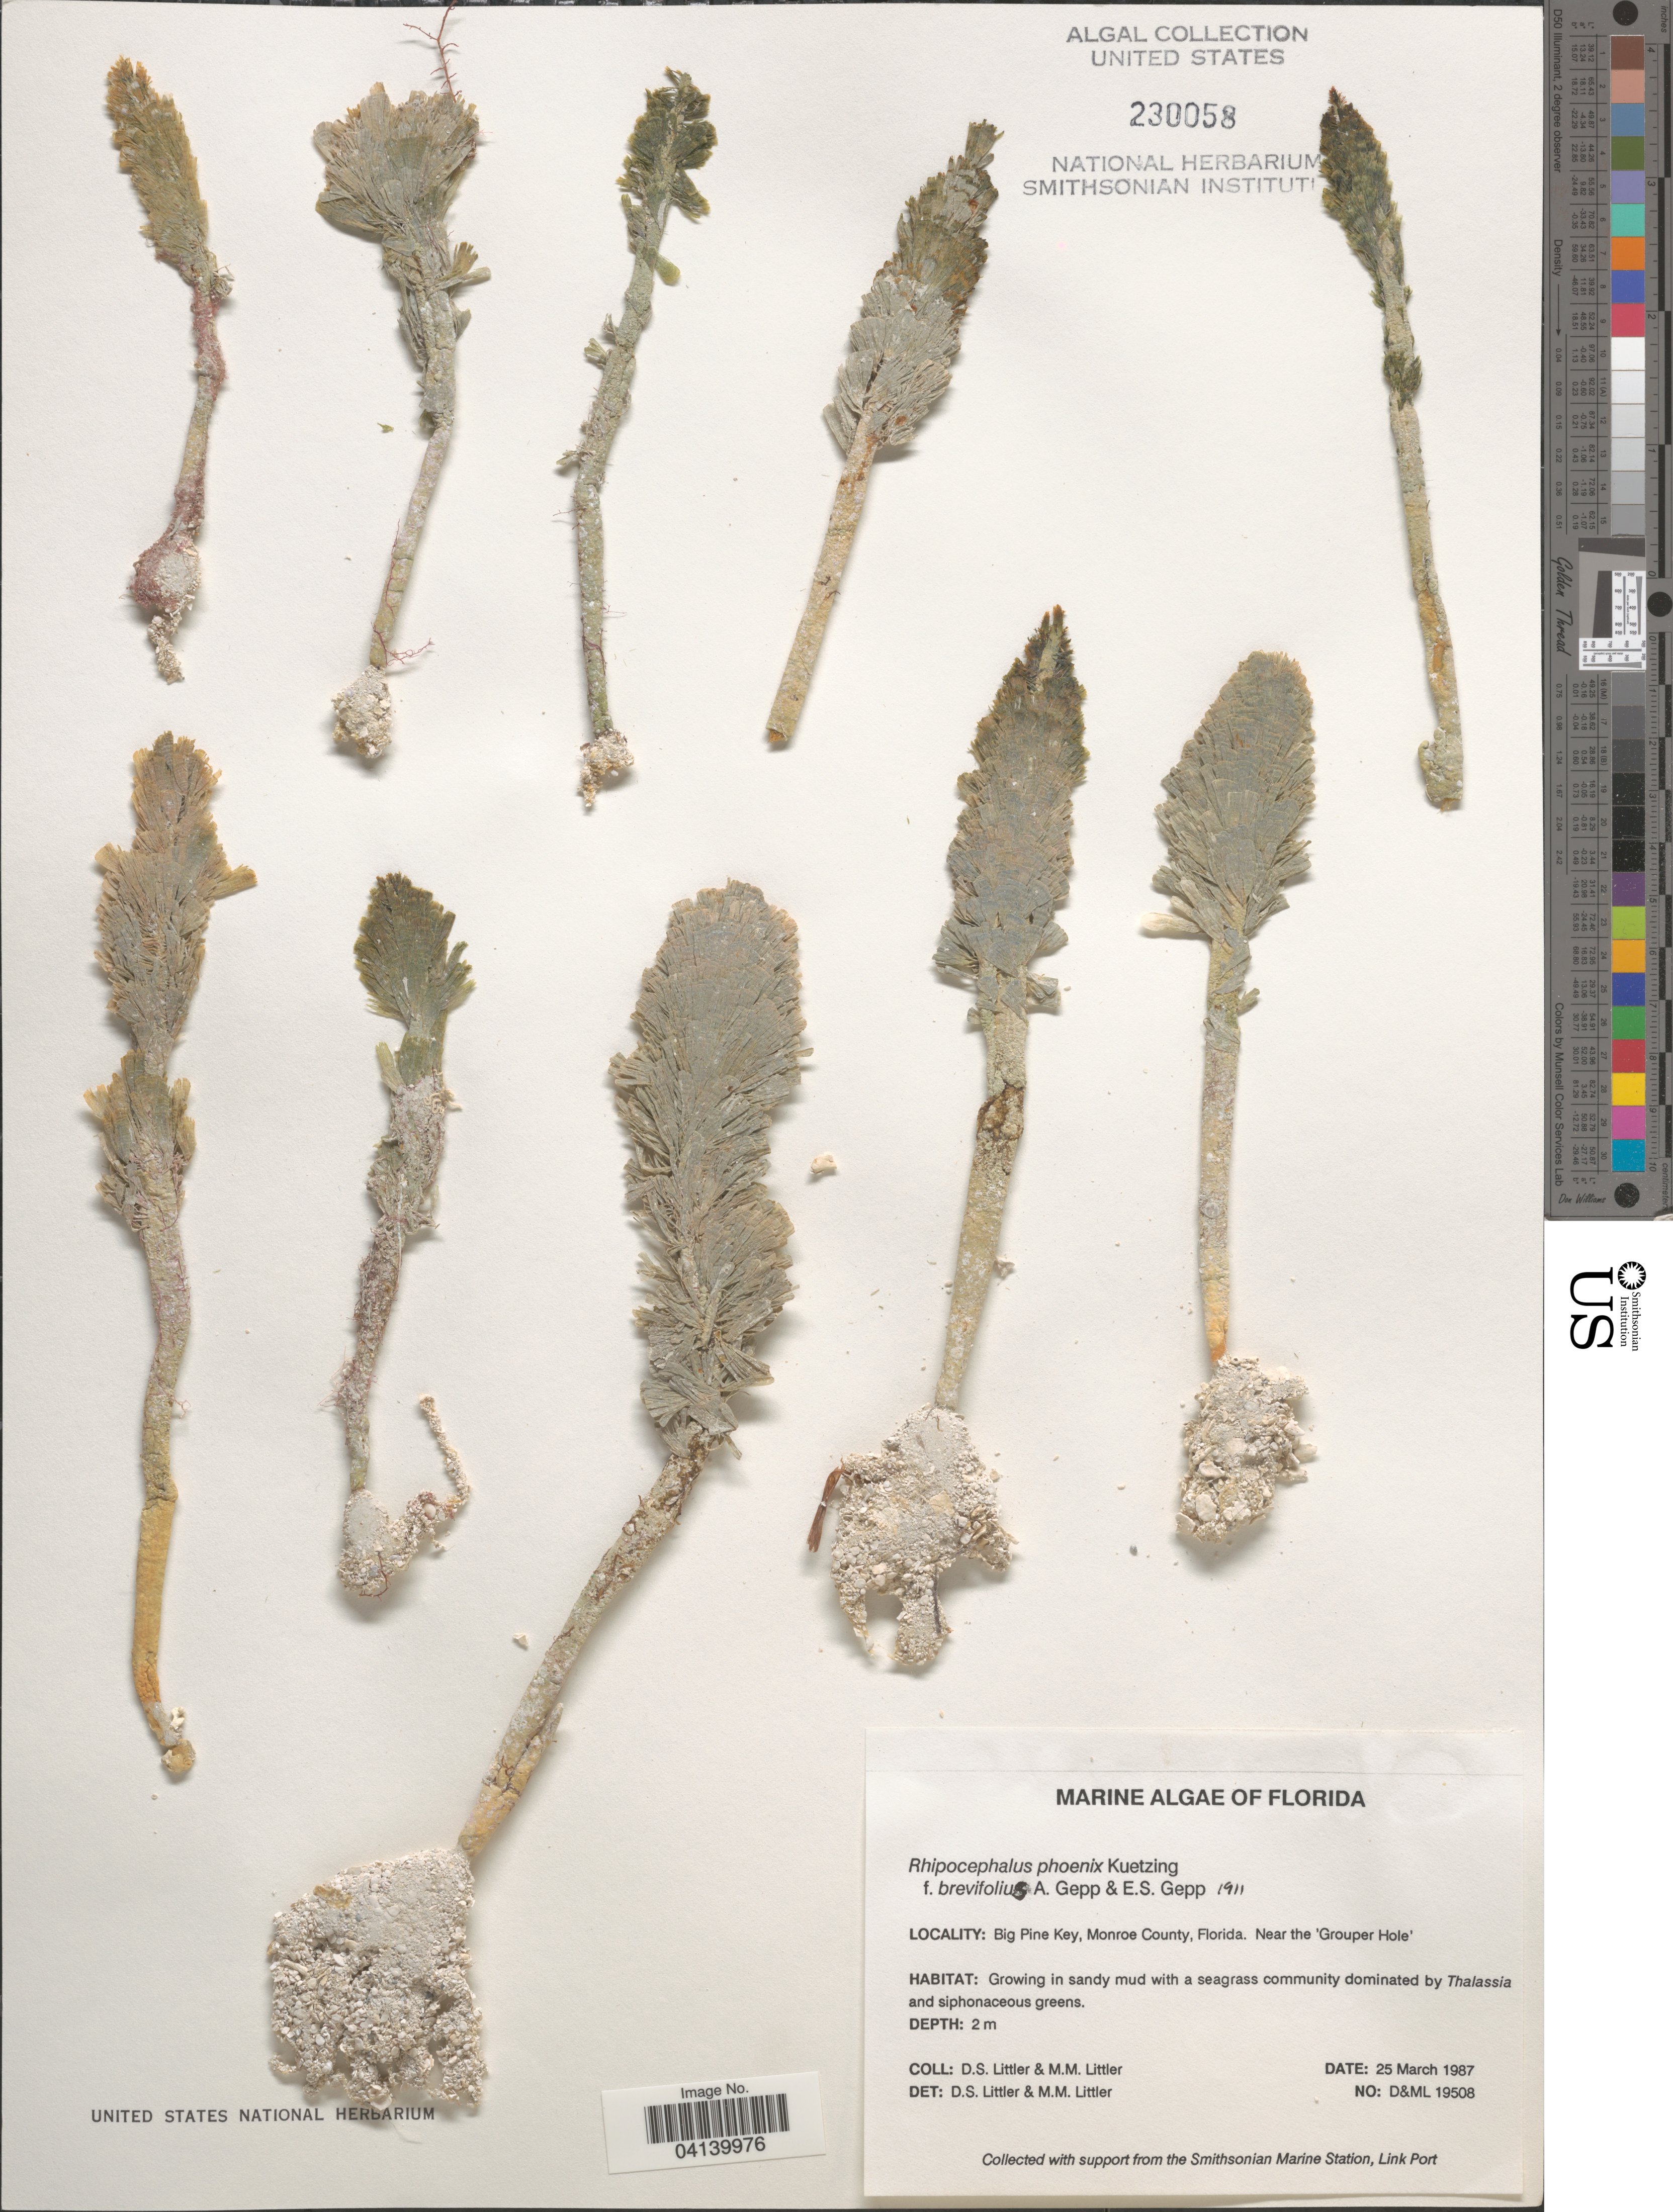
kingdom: Plantae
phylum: Chlorophyta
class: Ulvophyceae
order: Bryopsidales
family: Udoteaceae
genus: Rhipocephalus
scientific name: Rhipocephalus phoenix f. brevifolius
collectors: D. S. Littler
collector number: D&ML19508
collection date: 1987-03-25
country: United States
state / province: Florida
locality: Big Pine Key, Monroe County. Near the 'Grouper Hole'.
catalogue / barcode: US 230058